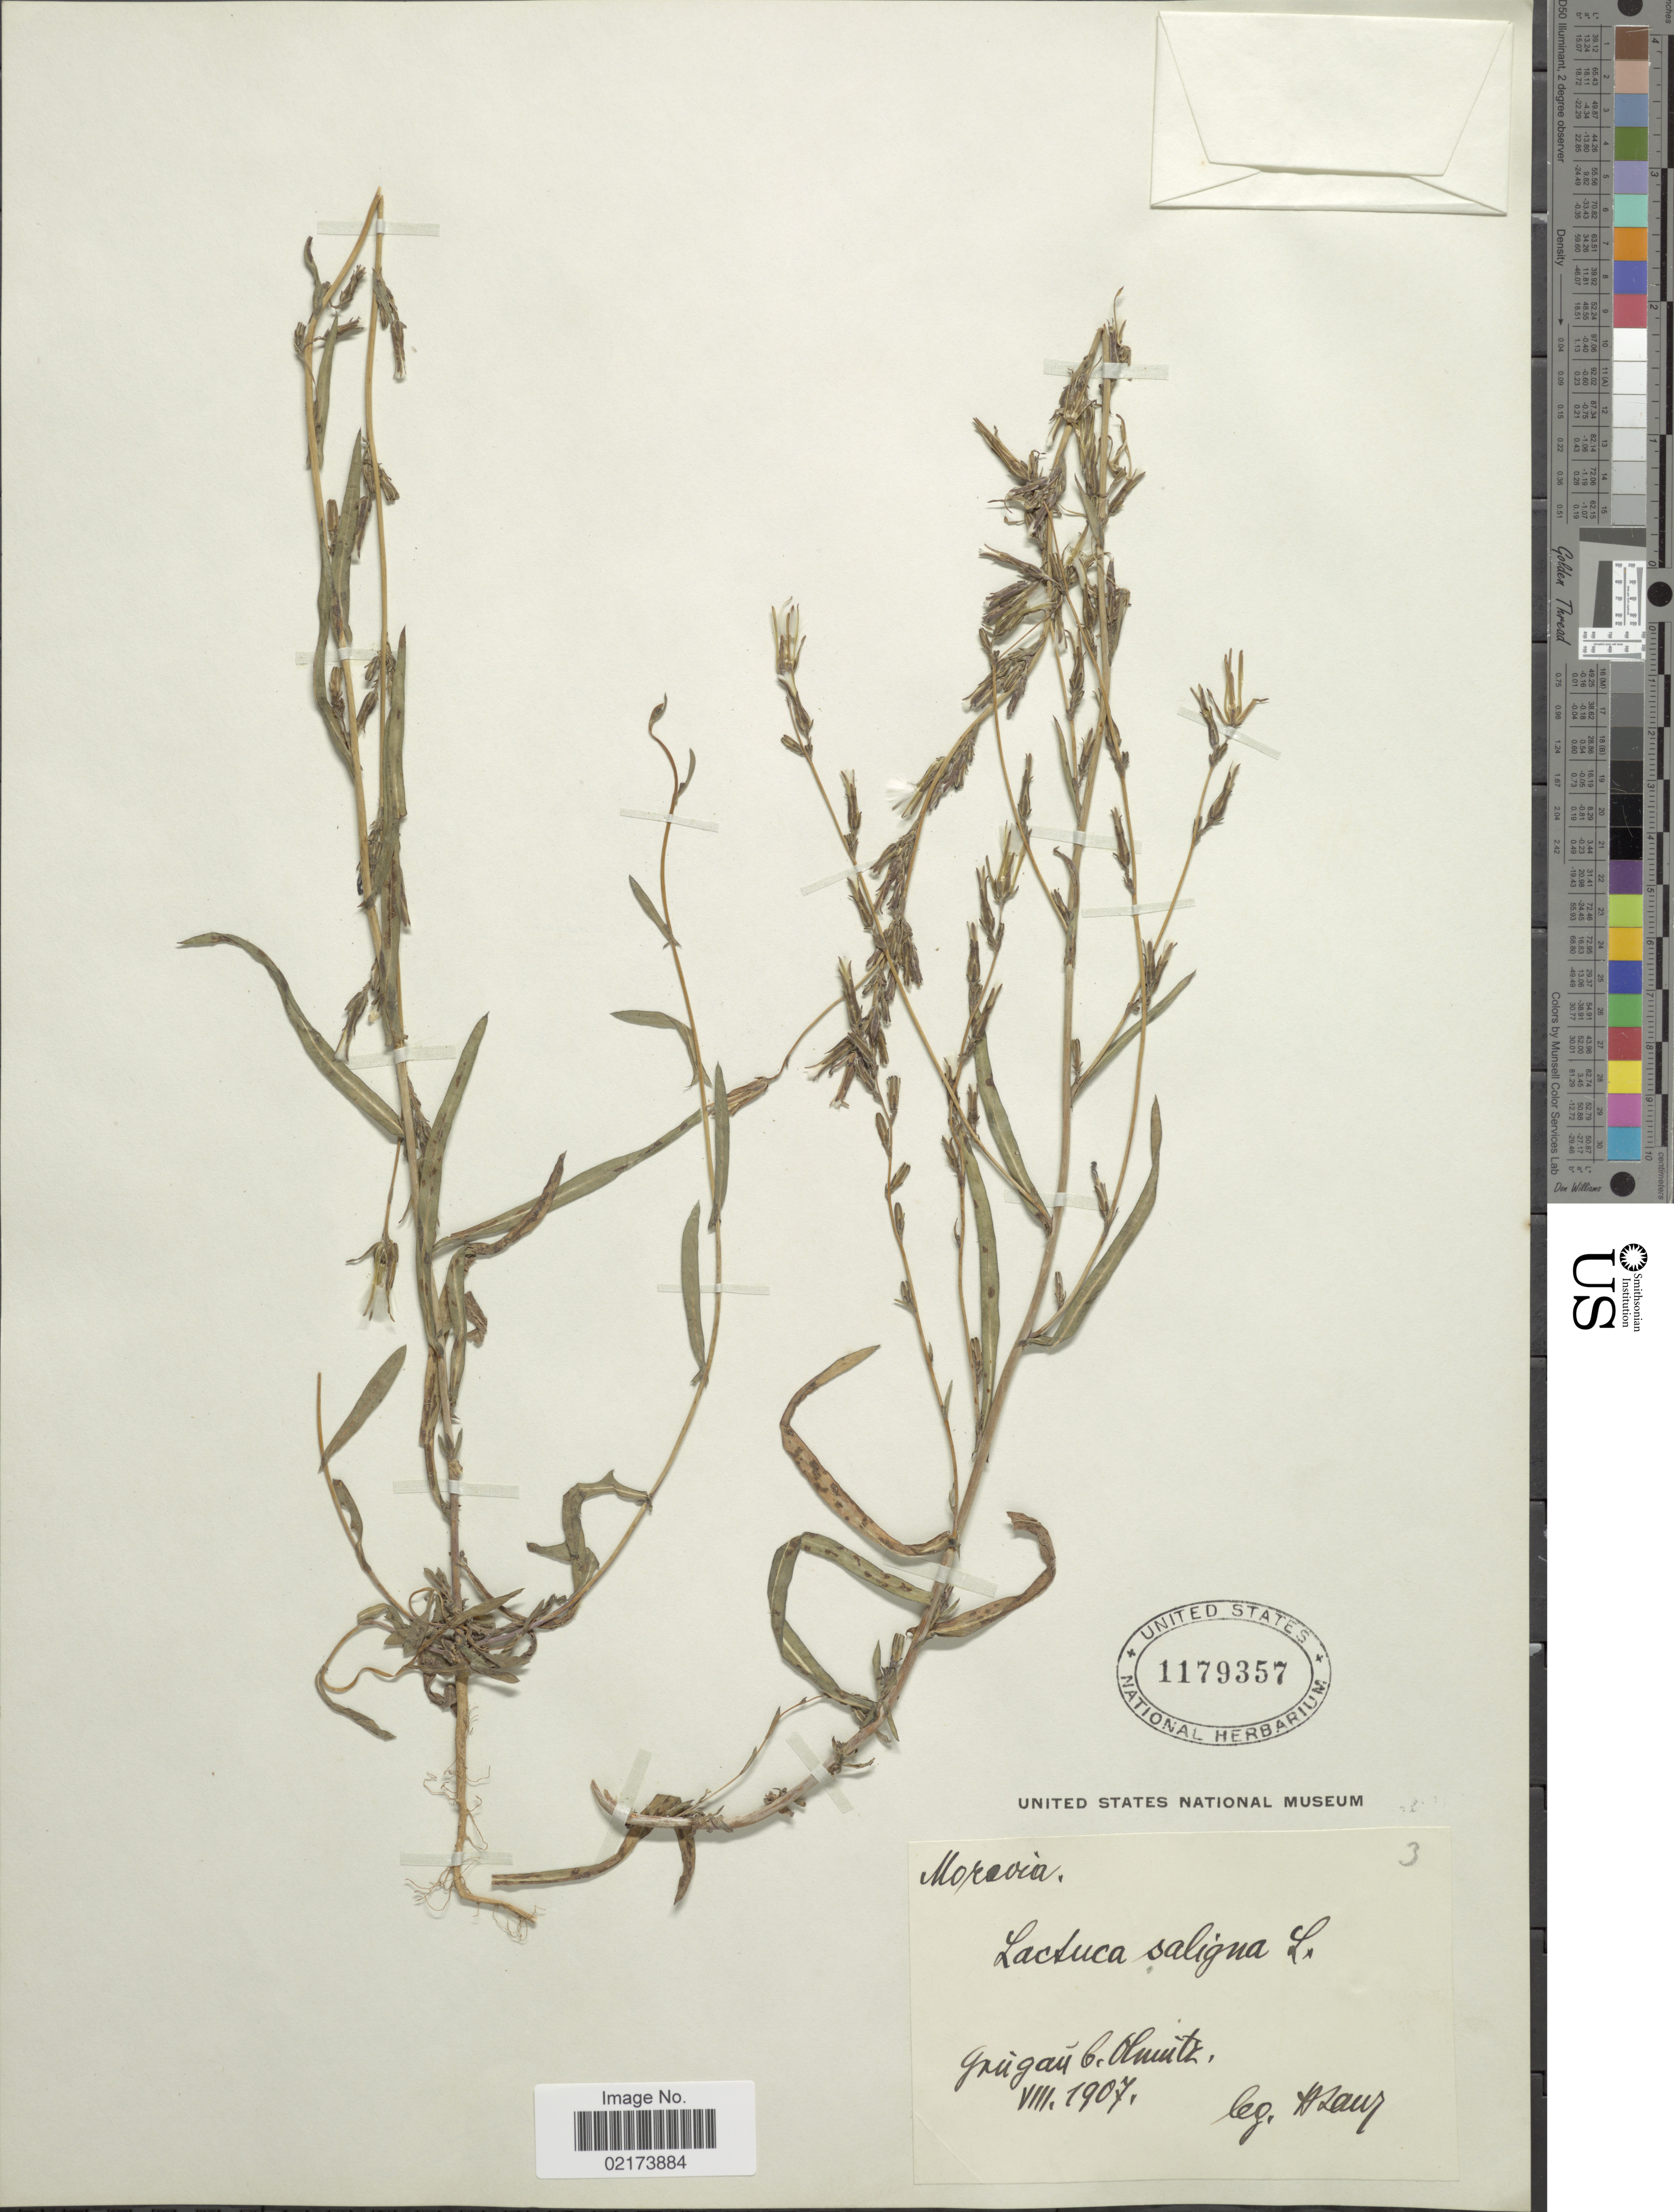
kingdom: Plantae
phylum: Tracheophyta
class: Magnoliopsida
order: Asterales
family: Asteraceae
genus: Lactuca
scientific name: Lactuca saligna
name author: L.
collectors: H. Laus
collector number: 3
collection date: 1907-08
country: Czechia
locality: Moravia, Griegan [interpreted] b. Olnuitz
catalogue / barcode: US 1179357